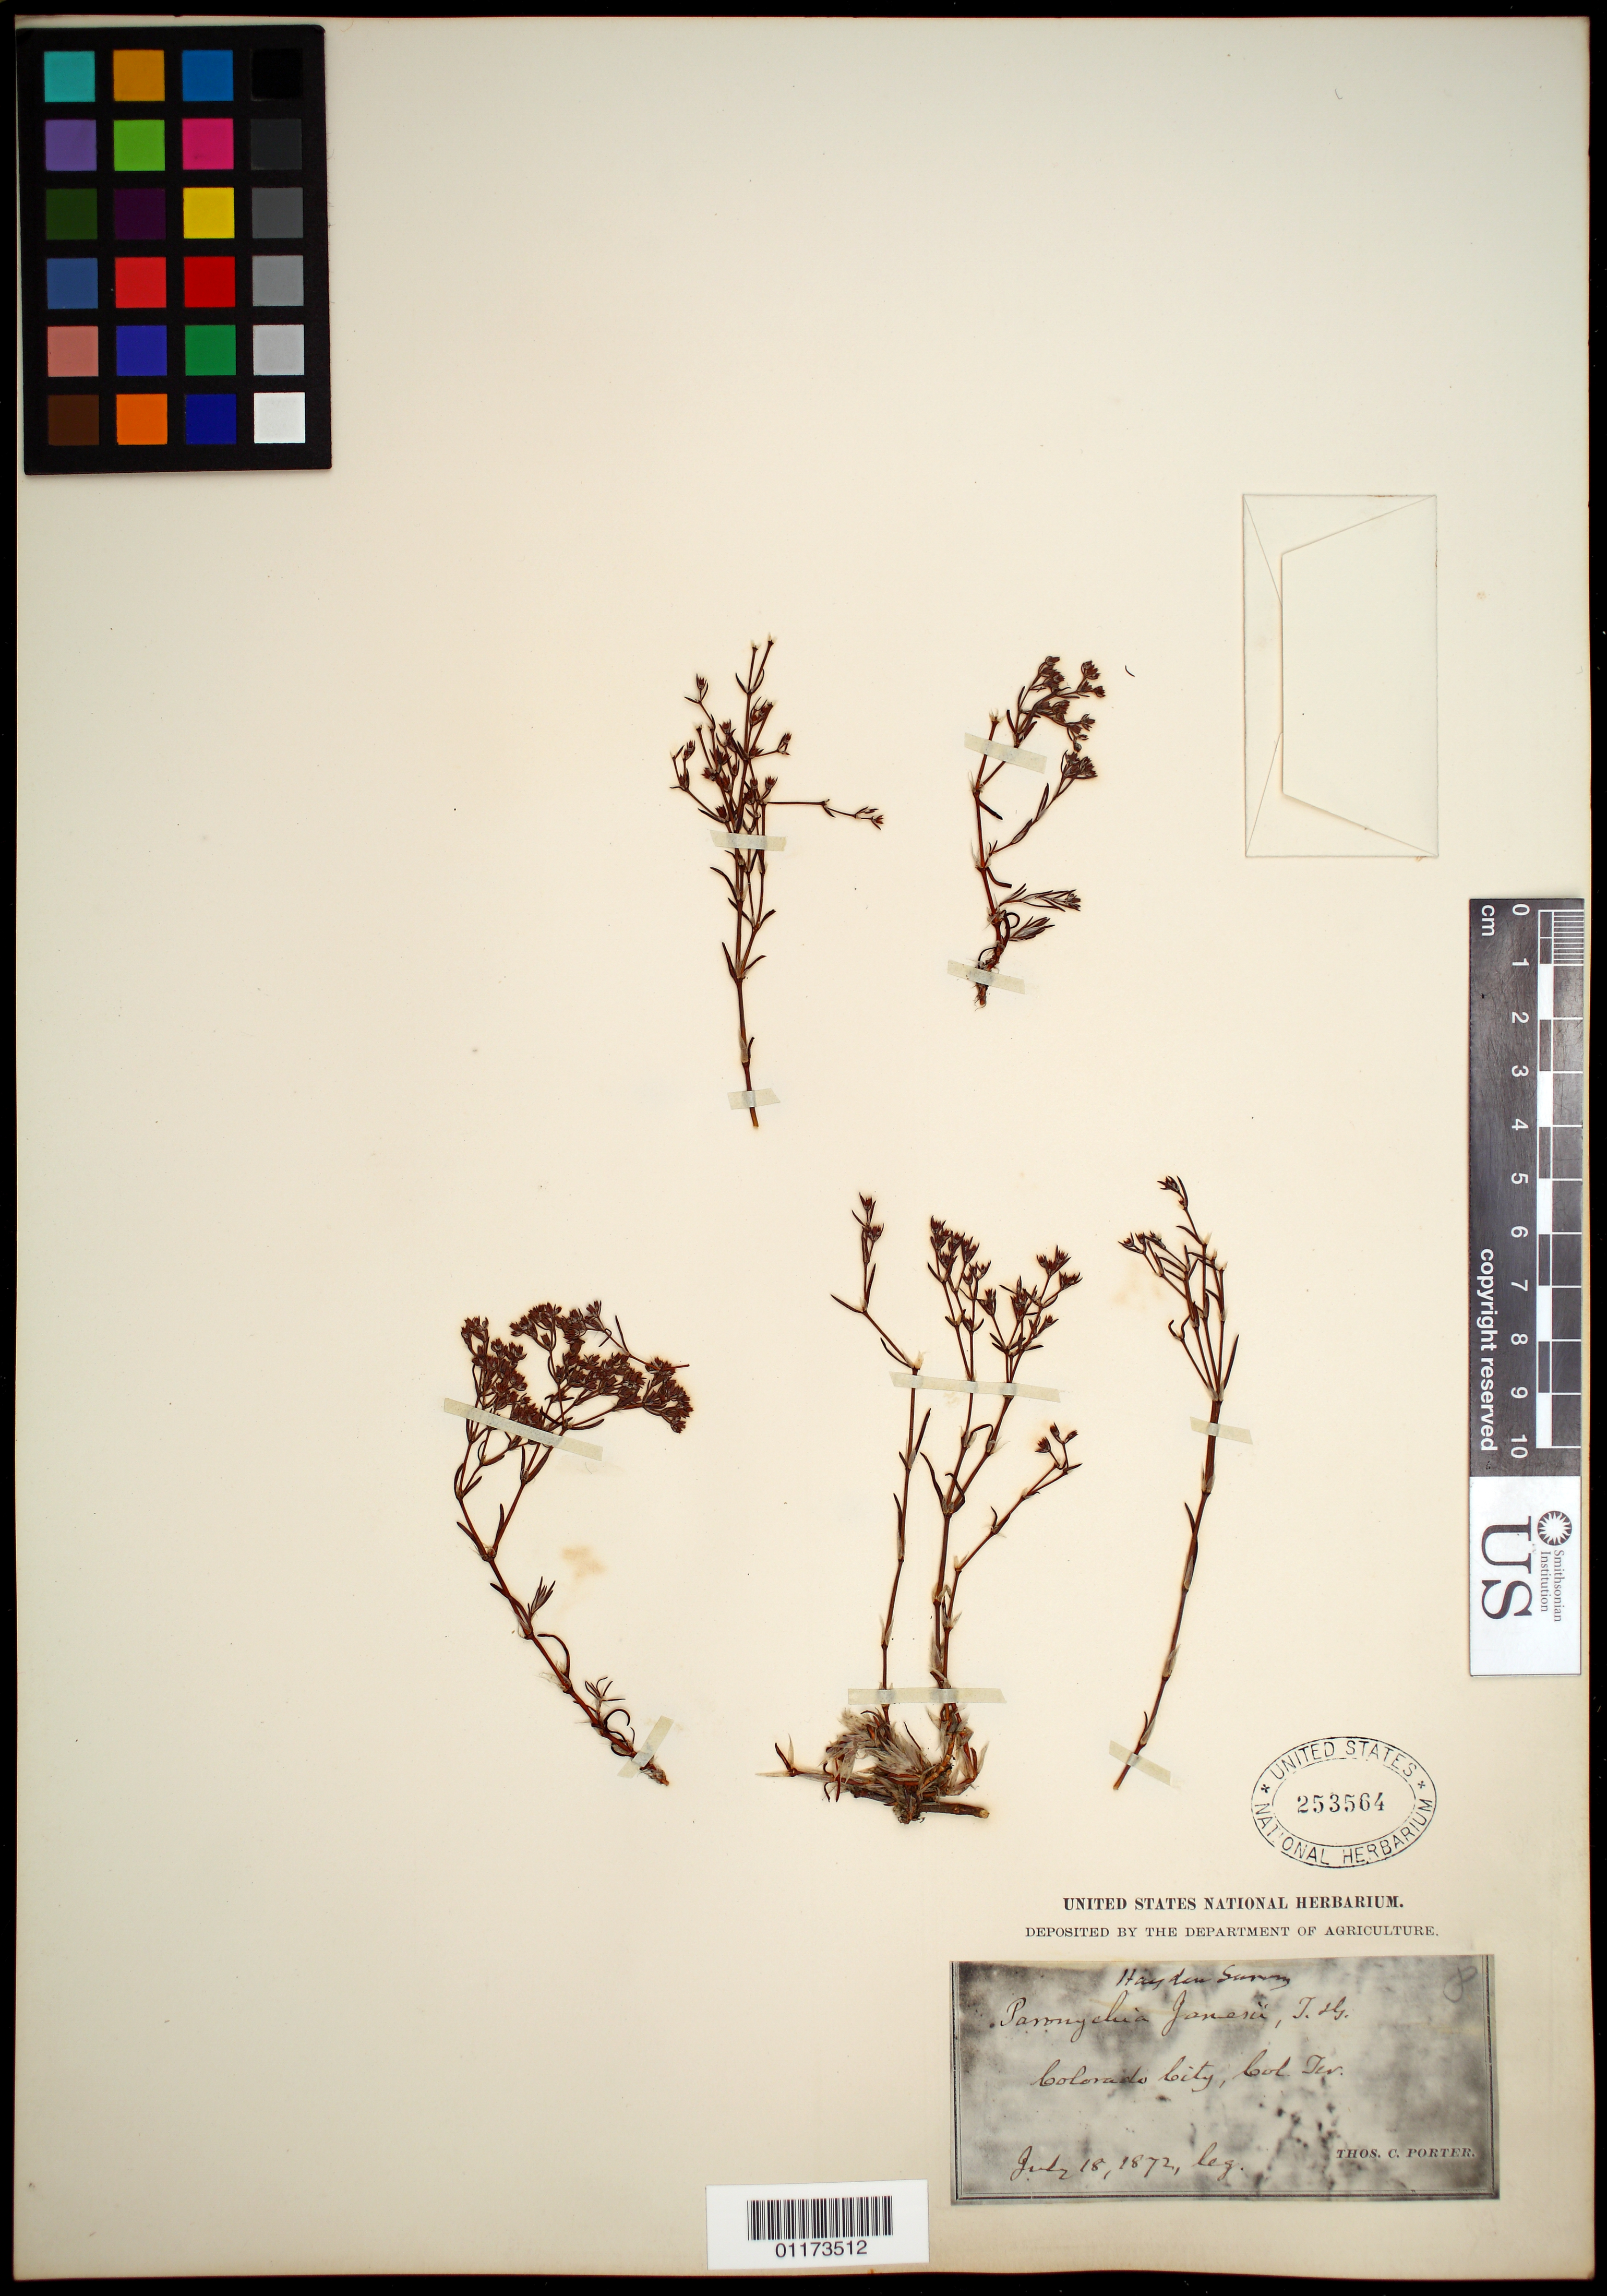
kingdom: Plantae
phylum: Tracheophyta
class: Magnoliopsida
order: Caryophyllales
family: Caryophyllaceae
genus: Paronychia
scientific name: Paronychia jamesii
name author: Torr. & A. Gray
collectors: T. C. Porter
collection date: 1872-07-18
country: United States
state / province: Colorado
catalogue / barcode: US 253564